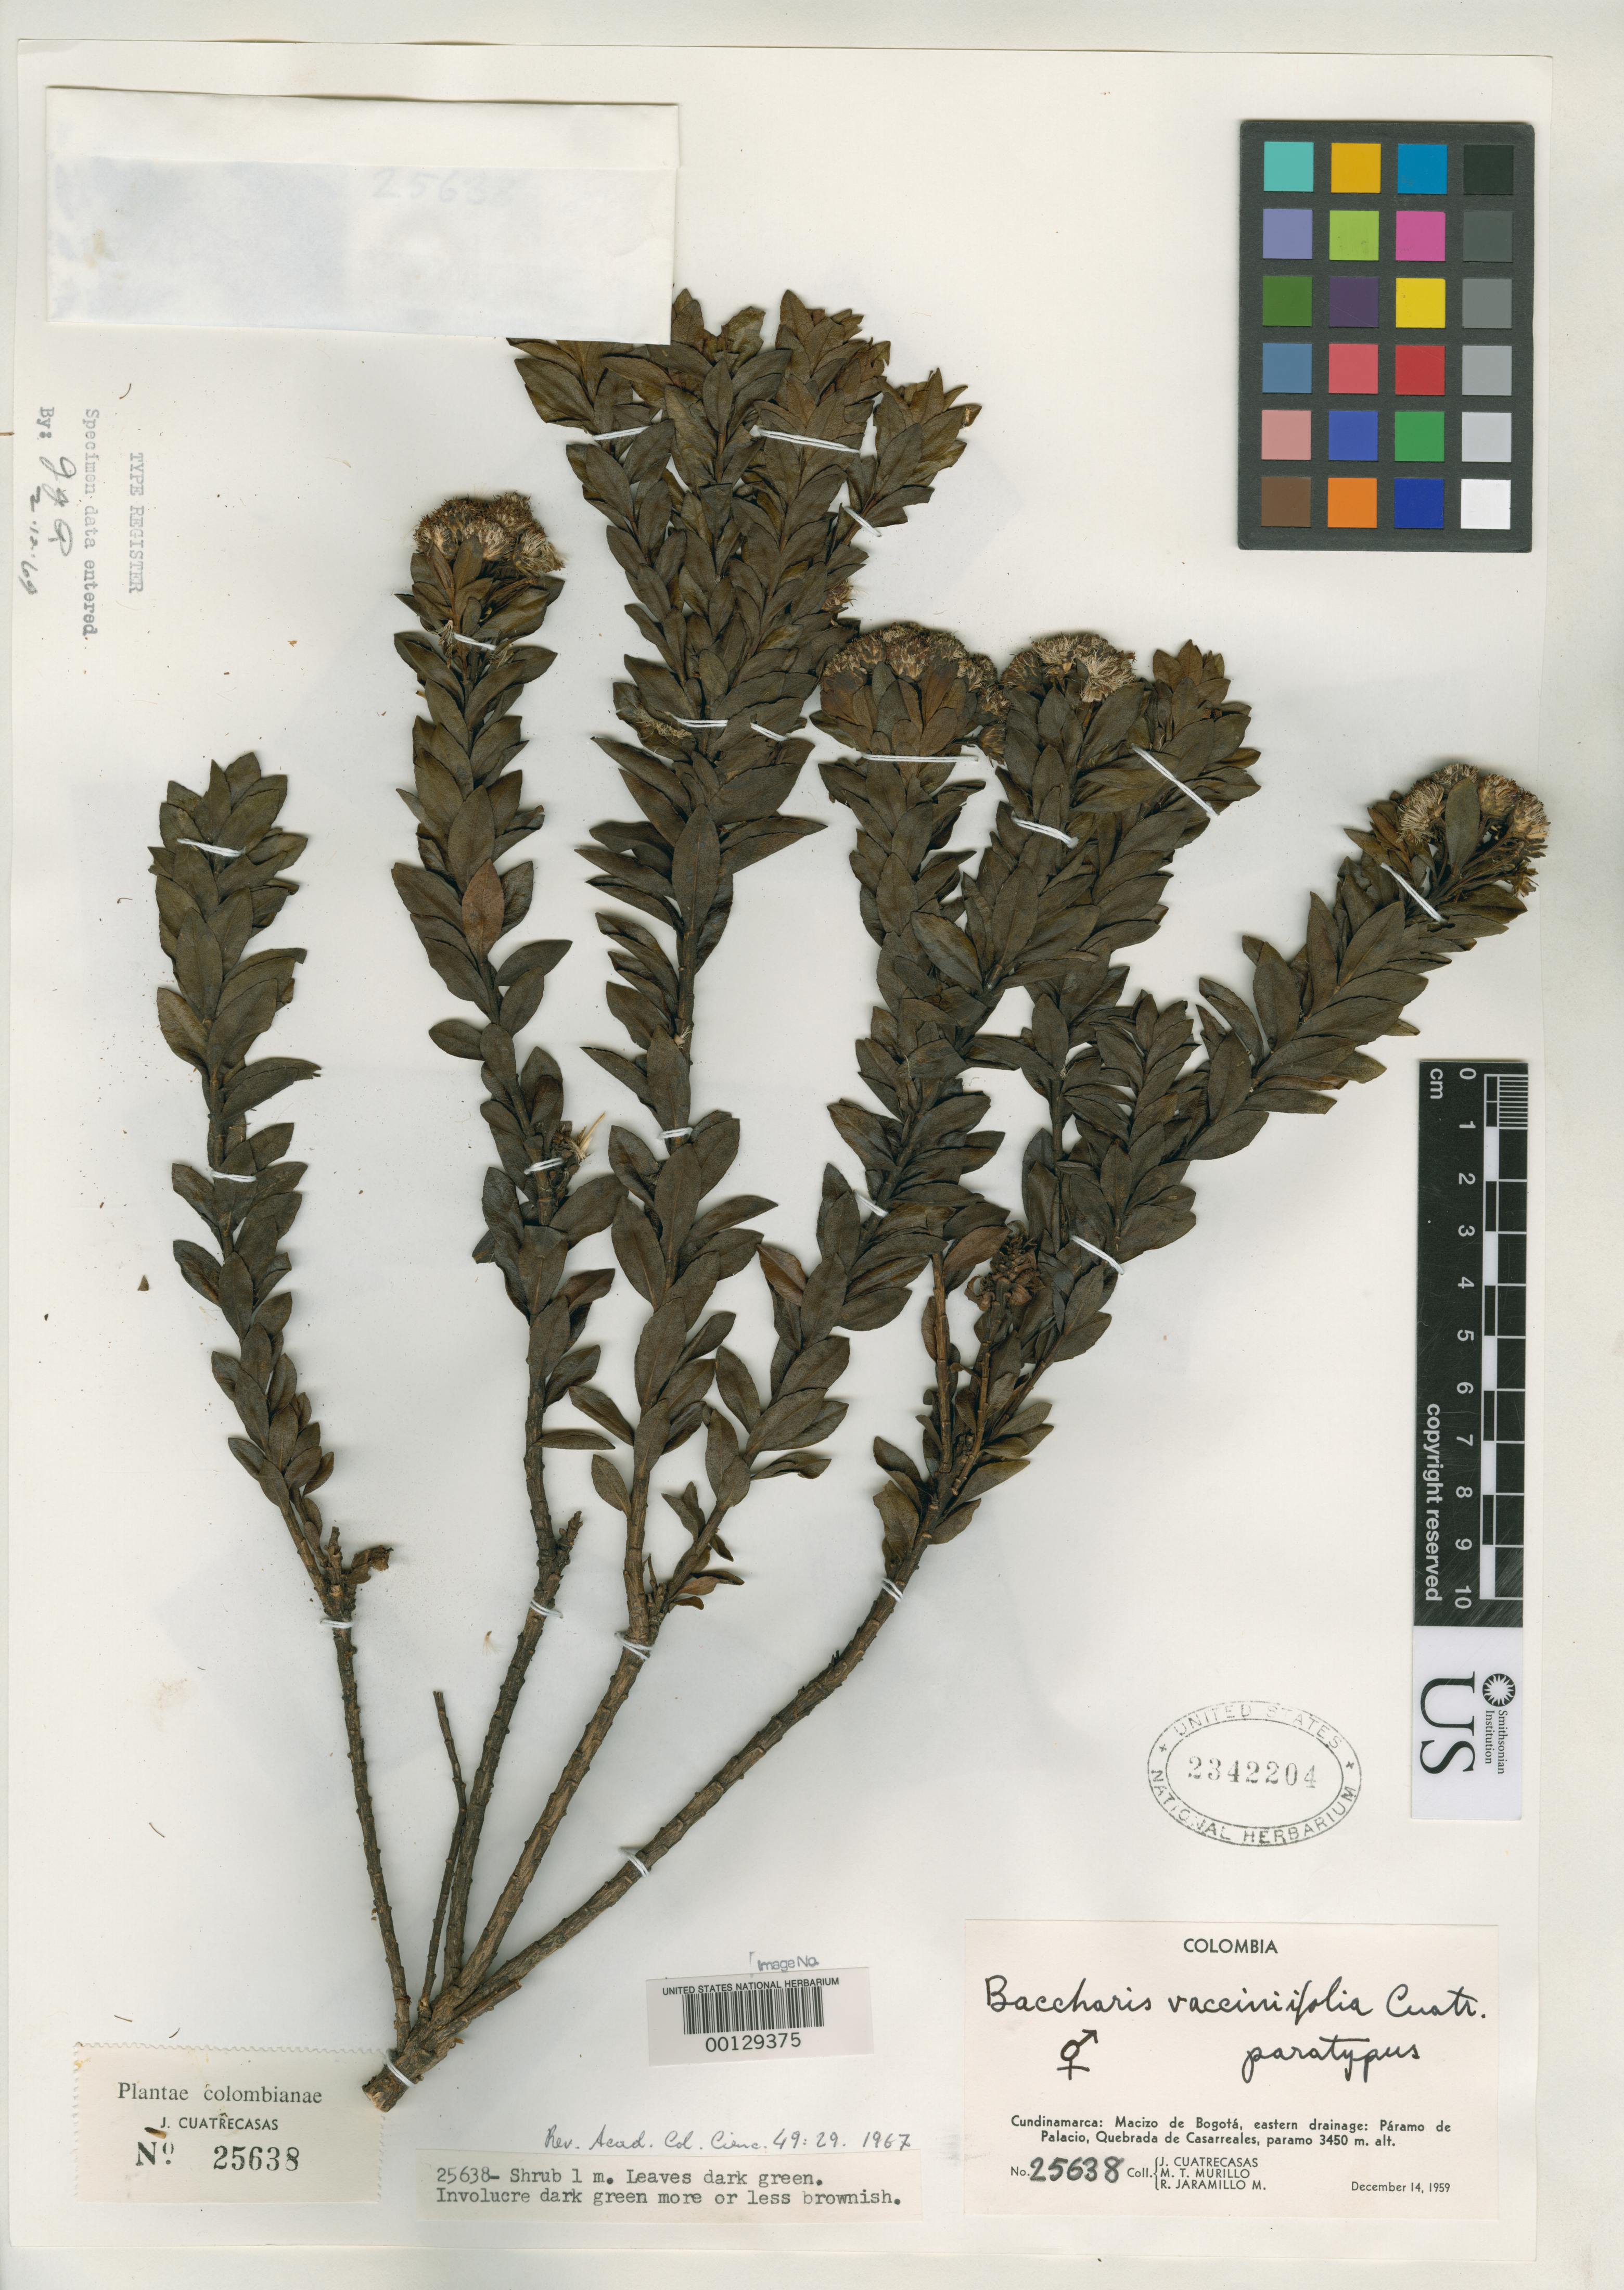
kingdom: Plantae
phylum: Tracheophyta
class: Magnoliopsida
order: Asterales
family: Asteraceae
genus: Baccharis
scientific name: Baccharis vacciniifolia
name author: Cuatrec.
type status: Paratype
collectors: J. Cuatrecasas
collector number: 25638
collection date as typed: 14 Dec 1959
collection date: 1959-12-14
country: Colombia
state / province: Cundinamarca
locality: Macizo de Bogota, Páramo de Palacio, Quebrada de Casarreales.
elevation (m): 3450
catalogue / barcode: US 2342204